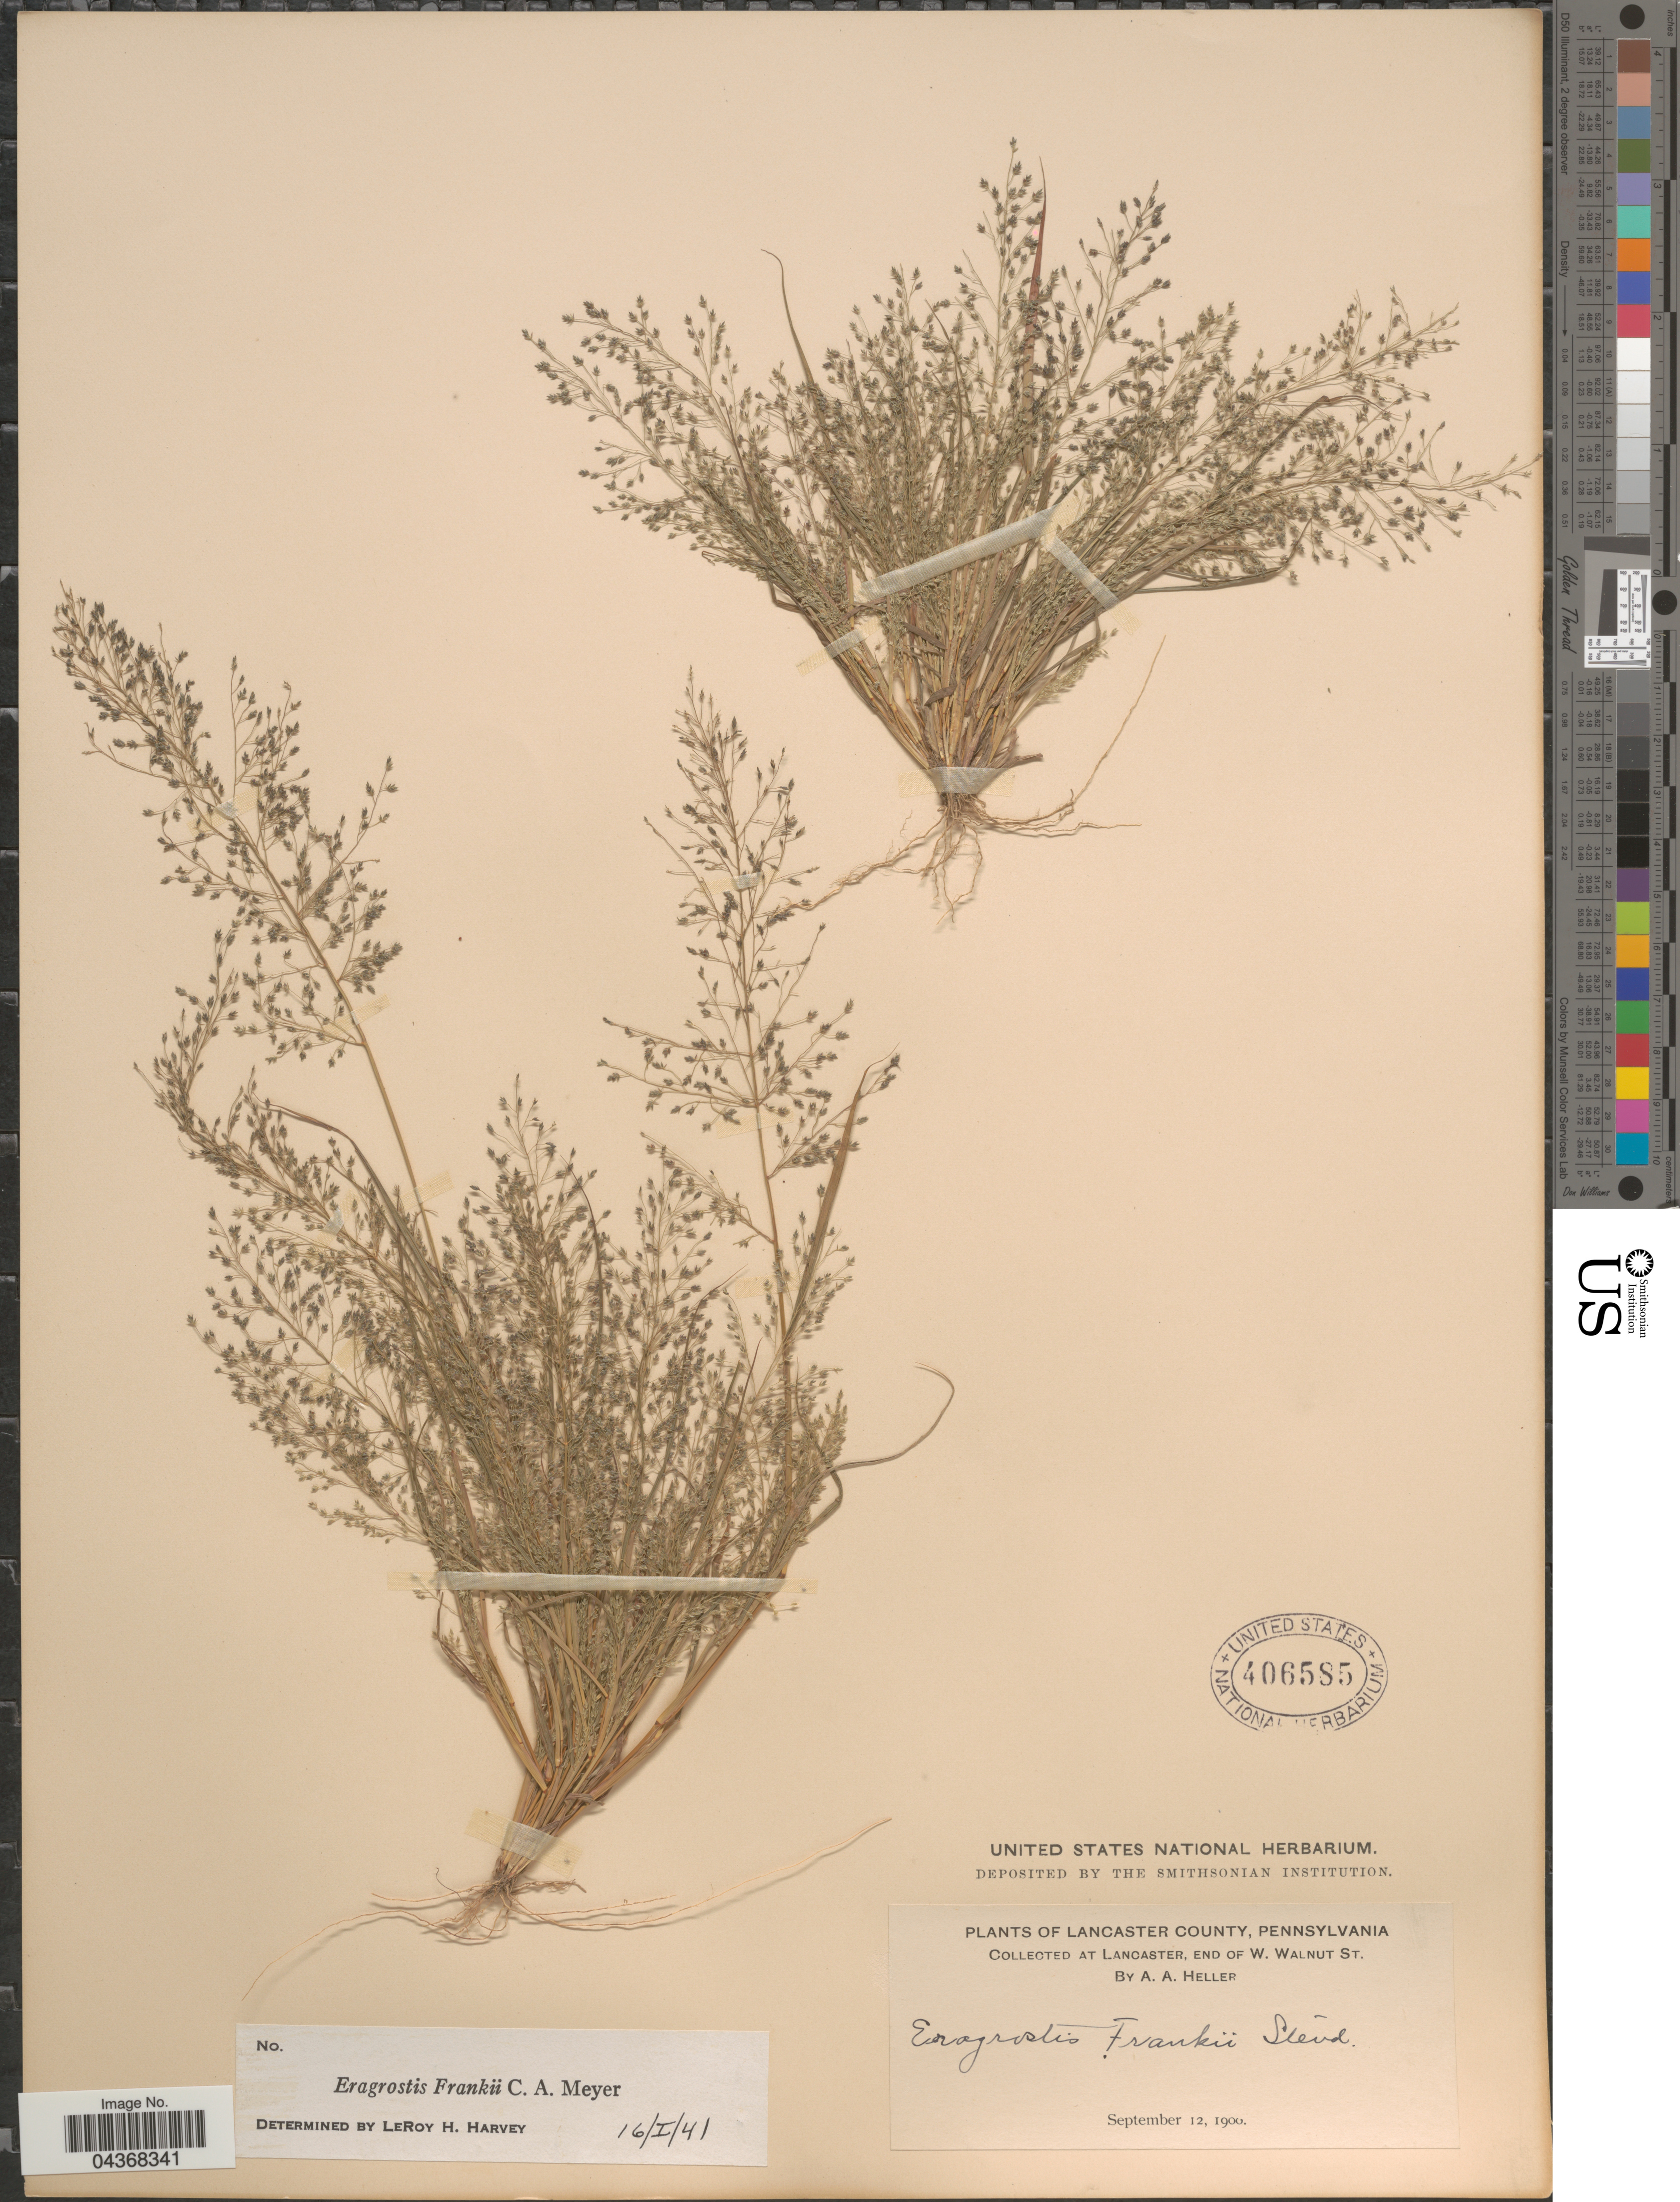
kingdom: Plantae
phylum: Tracheophyta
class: Liliopsida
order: Poales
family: Poaceae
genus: Eragrostis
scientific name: Eragrostis frankii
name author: C.A. Mey. ex Steud.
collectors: A. A. Heller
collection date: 1900-09-12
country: United States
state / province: Pennsylvania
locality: Lancaster County, at Lancaster, end of W. Walnut St.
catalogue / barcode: US 406585